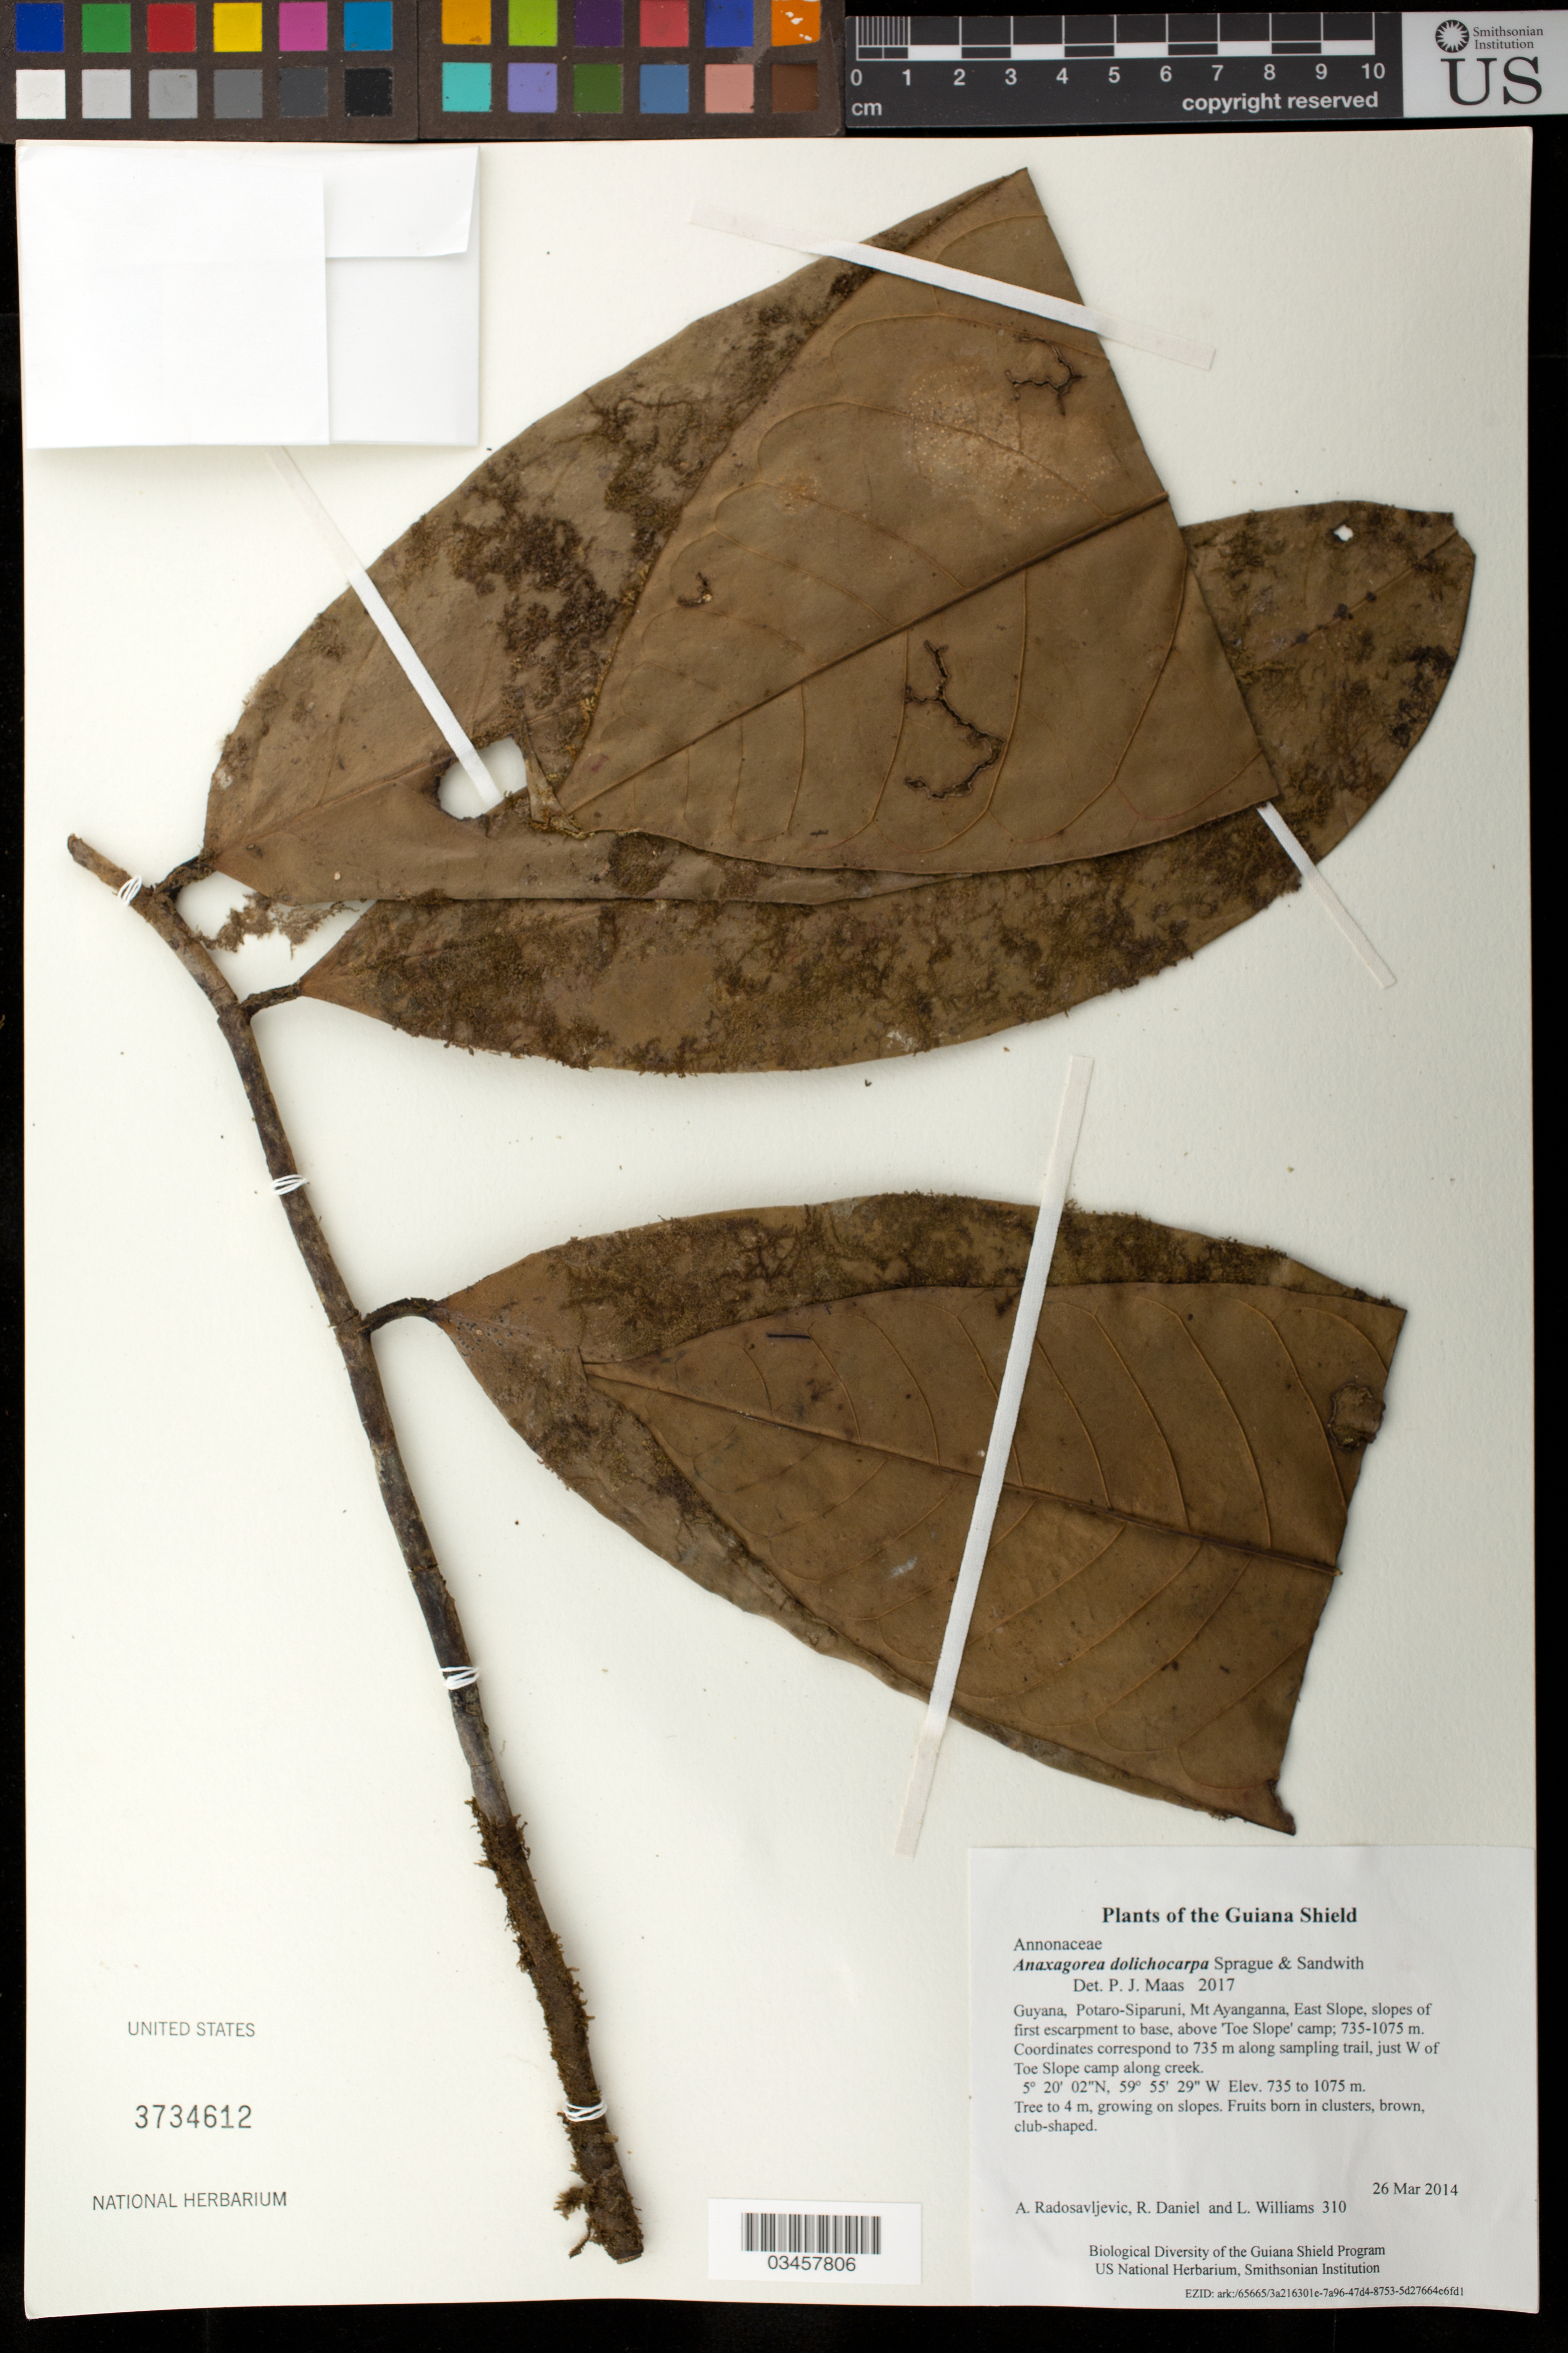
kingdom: Plantae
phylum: Tracheophyta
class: Magnoliopsida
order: Magnoliales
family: Annonaceae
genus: Anaxagorea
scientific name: Anaxagorea dolichocarpa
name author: Sprague & Sandwith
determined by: Maas, P. J. M.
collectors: A. Radosavljevic, R. Daniel & L. Williams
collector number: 310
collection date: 2014-03-26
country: Guyana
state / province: Potaro-Siparuni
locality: Mt Ayanganna, East Slope, slopes of first escarpment to base, above 'Toe Slope' camp; 735-1075 m. Coordinates correspond to 735 m along sampling trail, just W of Toe Slope camp along creek.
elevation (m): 735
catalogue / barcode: US 3734612